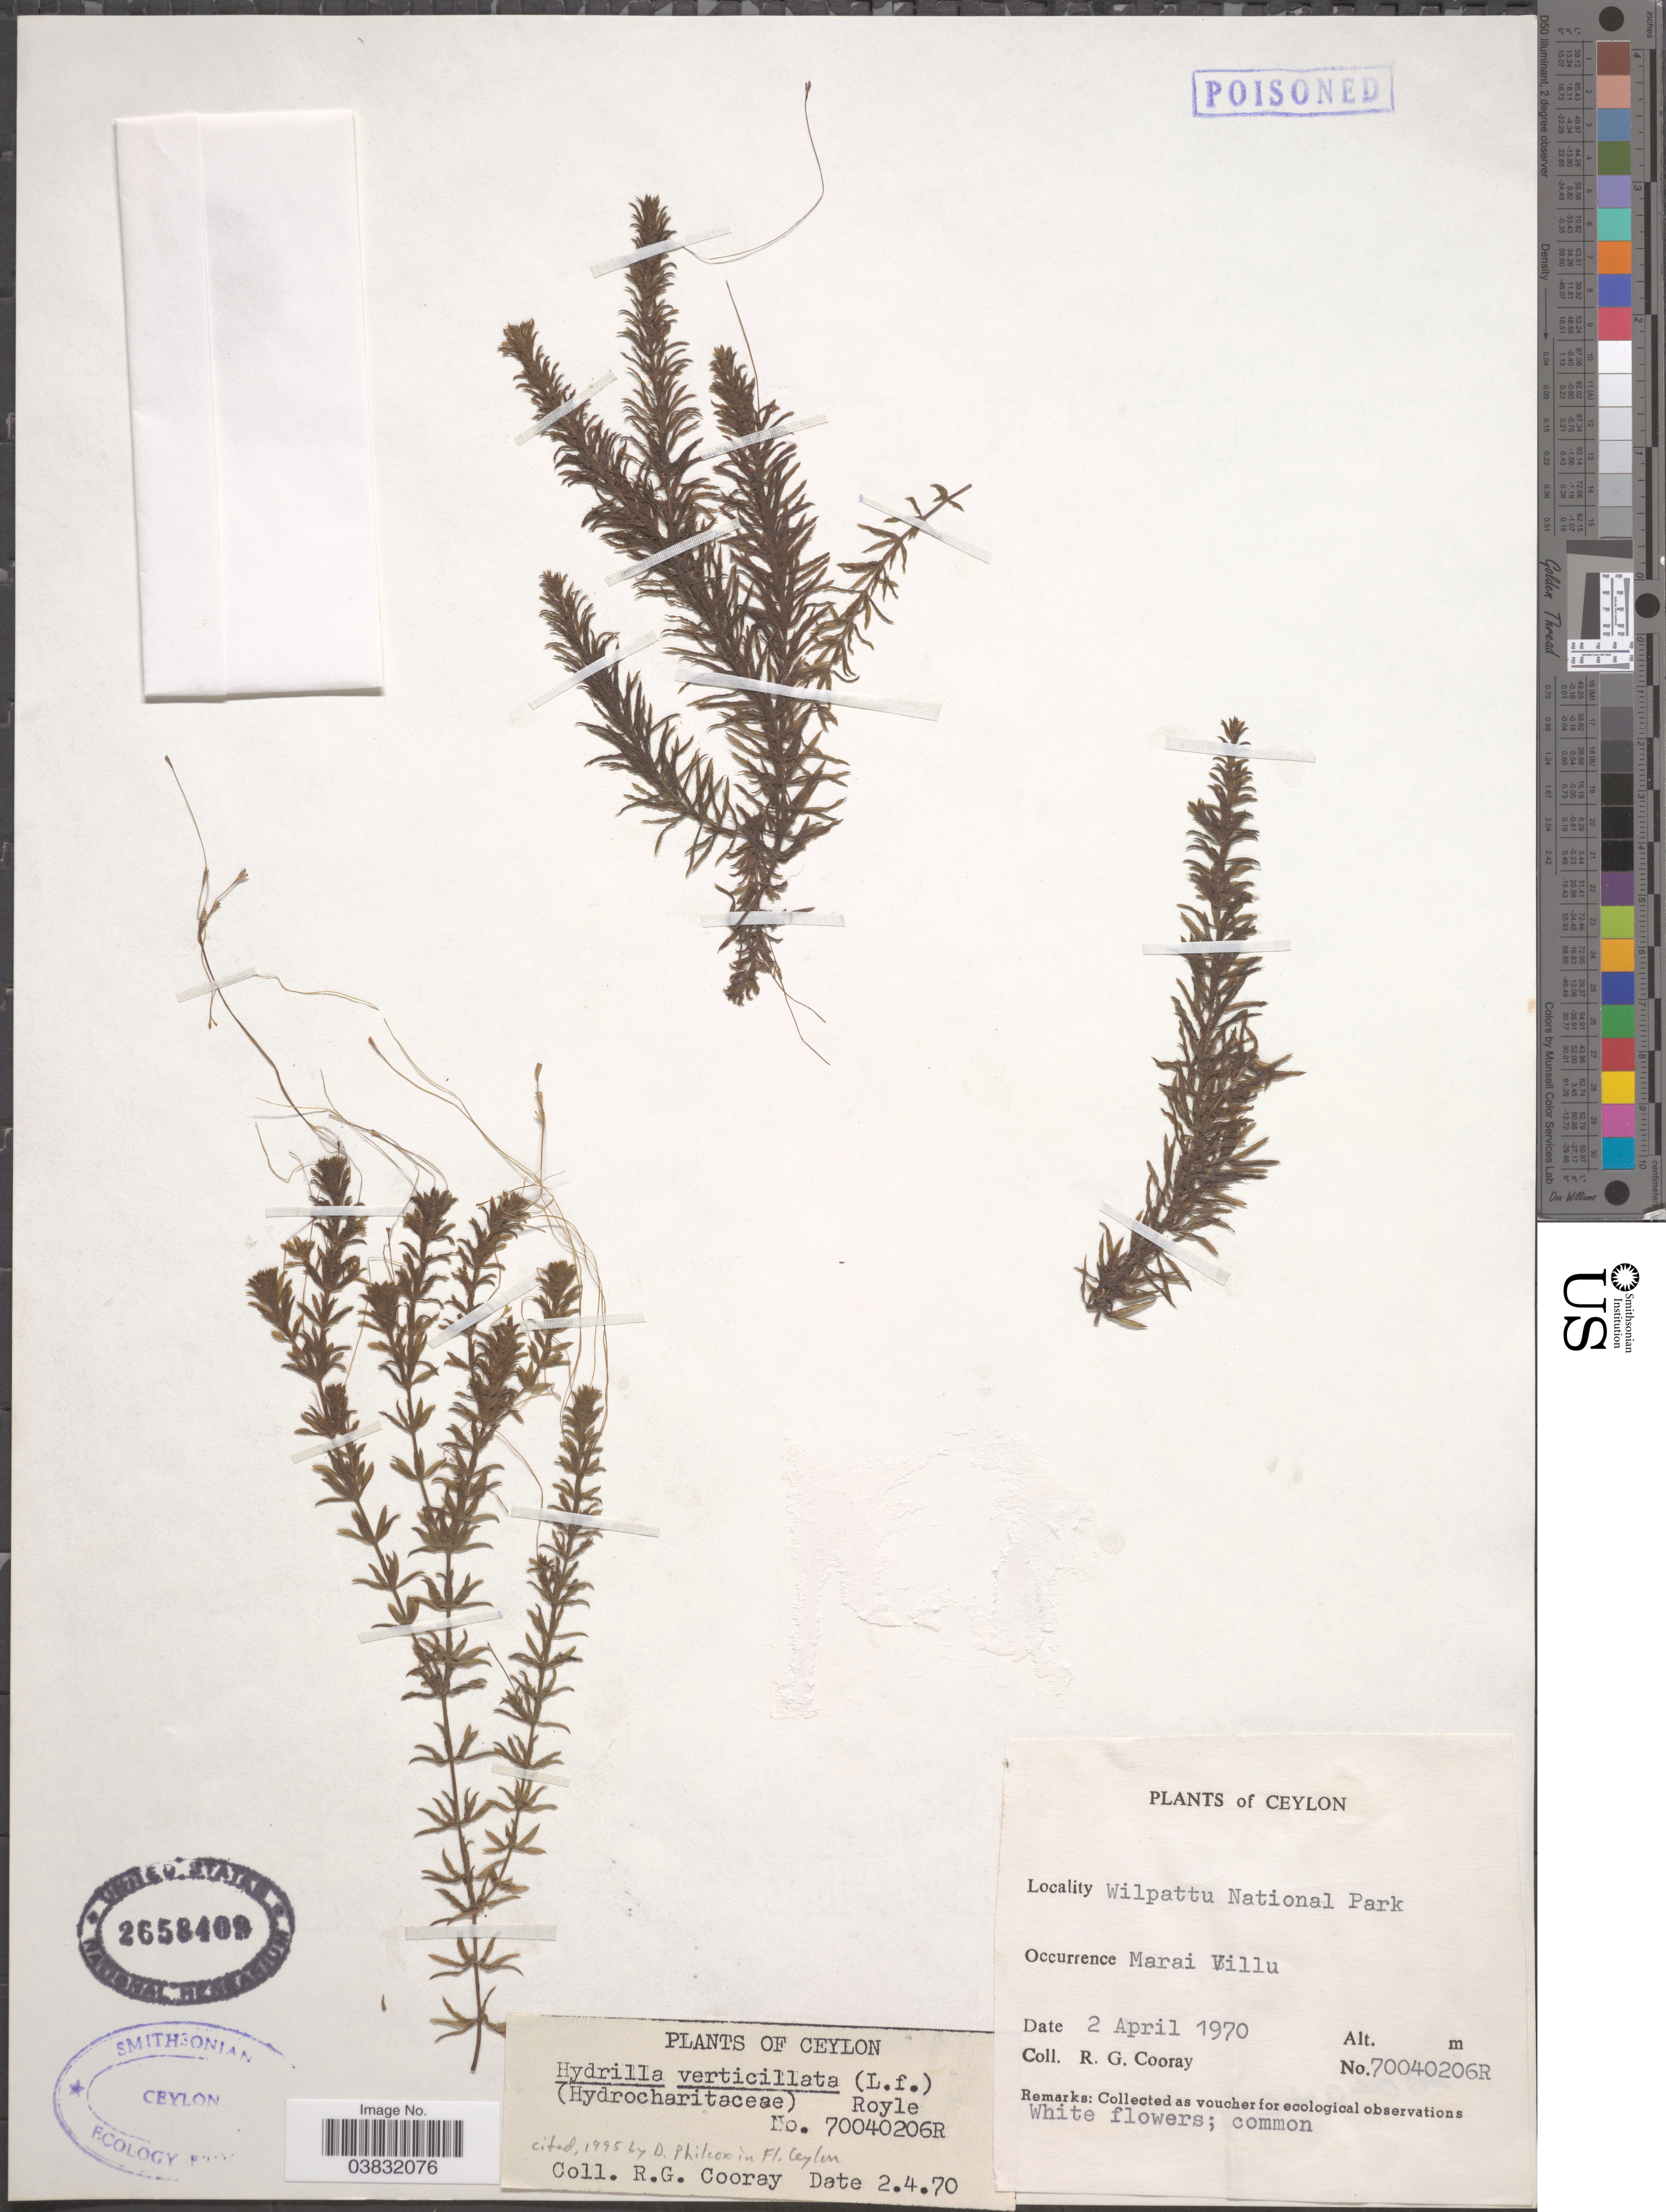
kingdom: Plantae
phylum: Tracheophyta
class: Liliopsida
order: Alismatales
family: Hydrocharitaceae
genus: Hydrilla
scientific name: Hydrilla verticillata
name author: (L. f.) Royle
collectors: R. Cooray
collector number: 70040206R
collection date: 1970-04-02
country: Sri Lanka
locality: Ceylon. Wilpattu National Park. Marai Villu.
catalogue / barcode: US 2658409